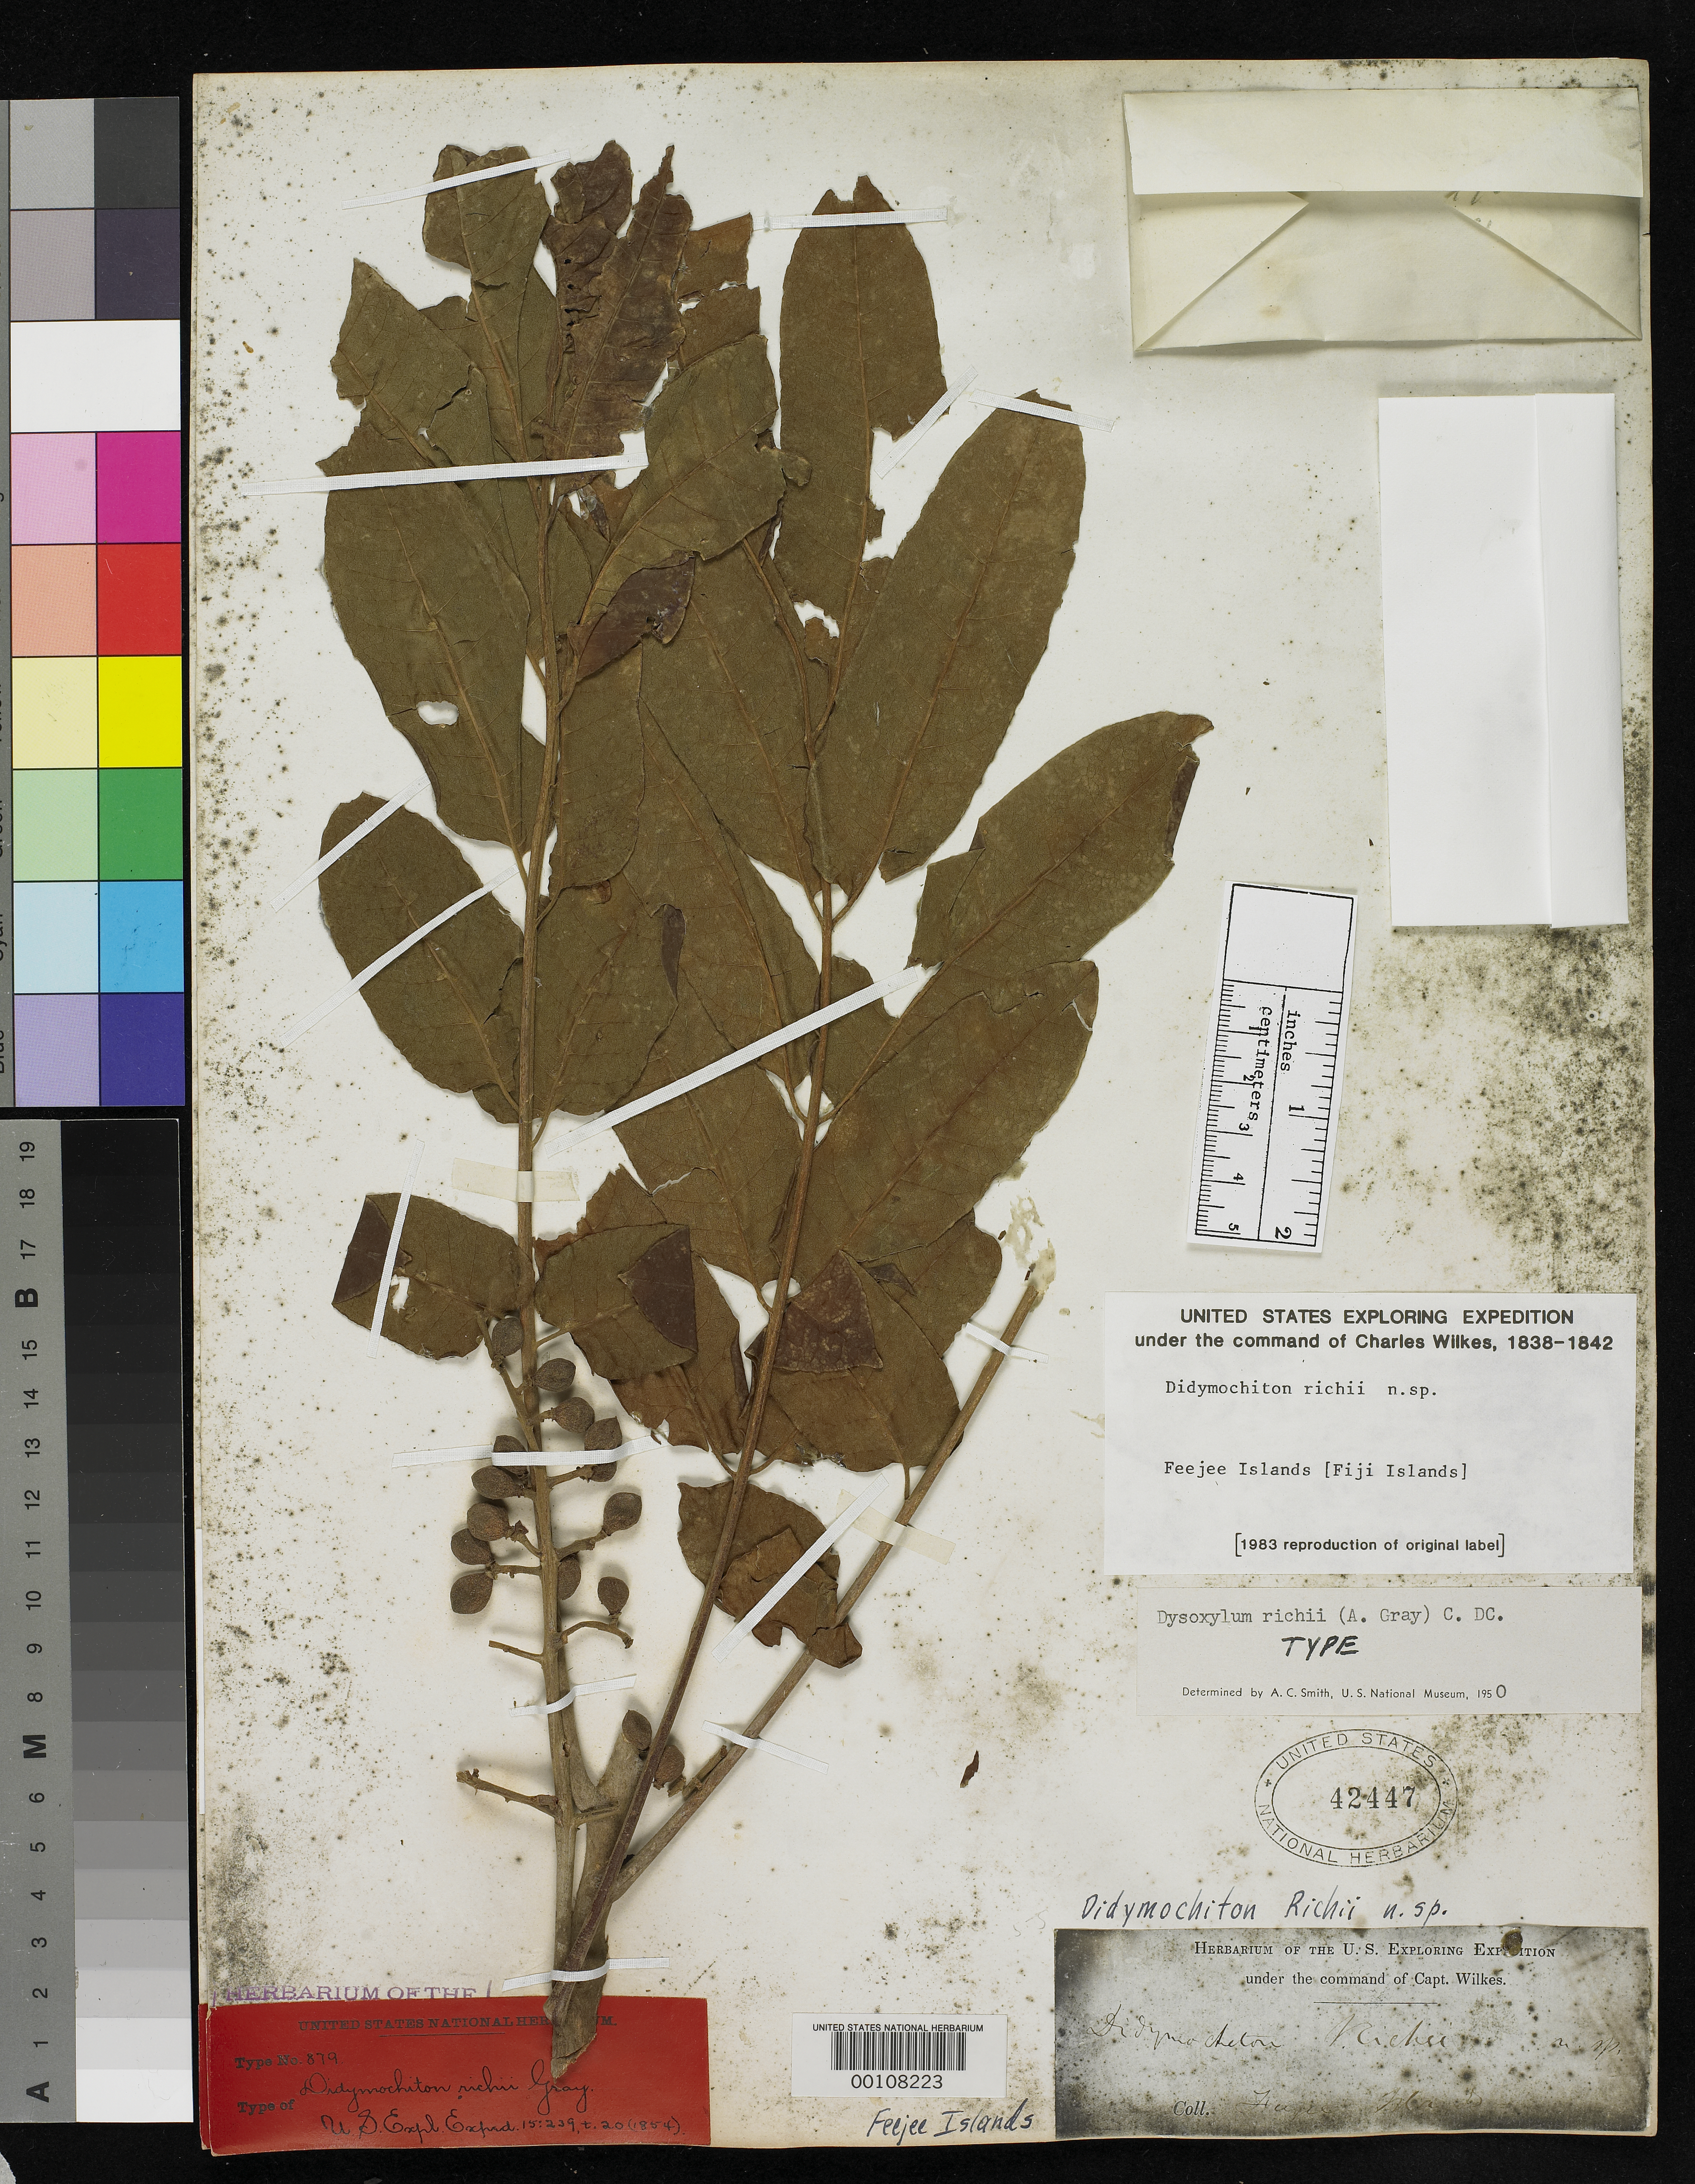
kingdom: Plantae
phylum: Tracheophyta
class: Magnoliopsida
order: Sapindales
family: Meliaceae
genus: Didymocheton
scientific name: Didymocheton richii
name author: A. Gray in Wilkes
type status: Holotype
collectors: Wilkes Explor. Exped.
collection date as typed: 1838 to -- --- 1842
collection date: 1838/1842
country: Fiji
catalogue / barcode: US 42447